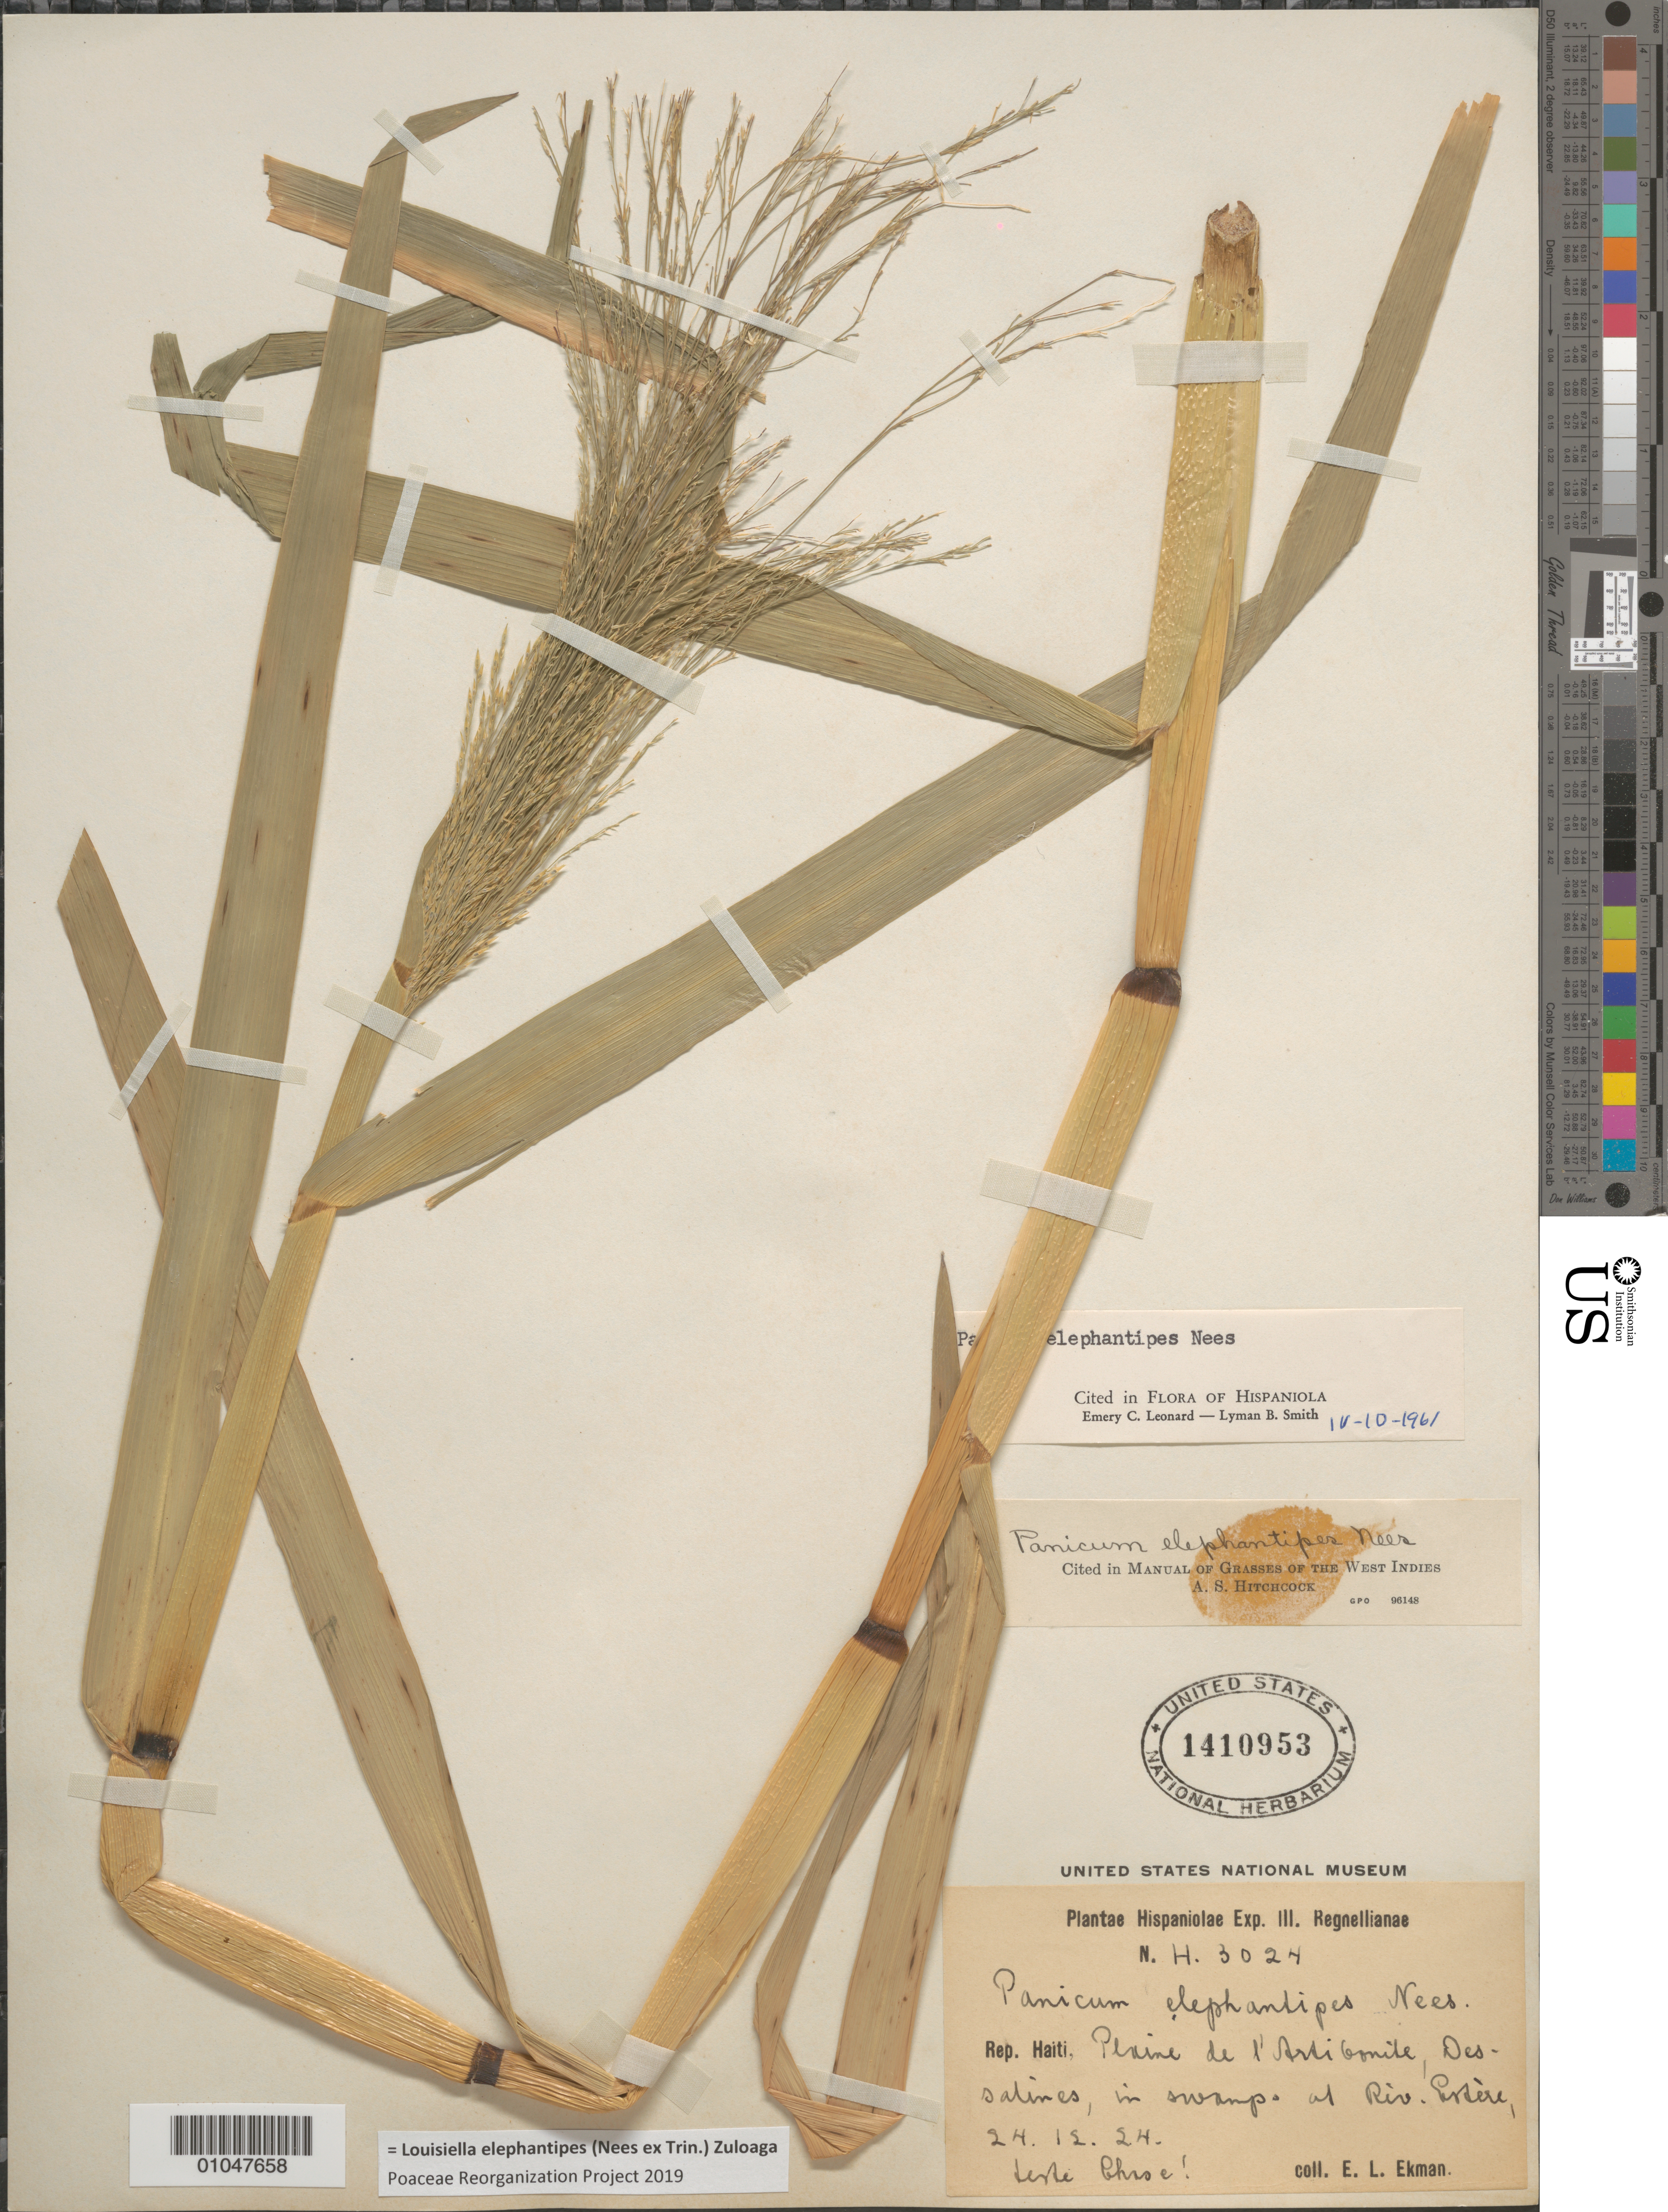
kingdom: Plantae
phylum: Tracheophyta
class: Liliopsida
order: Poales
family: Poaceae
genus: Louisiella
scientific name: Louisiella elephantipes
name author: (Nees ex Trin.) Zuloaga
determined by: Poaceae Reorganization Project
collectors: E. L. Ekman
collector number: H 3024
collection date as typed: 24 Dec 1924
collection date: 1924-12-24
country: Haiti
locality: PLaine de l'Artbonite, Des salines, at Riv. Erdere [In swamp]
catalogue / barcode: US 1410953